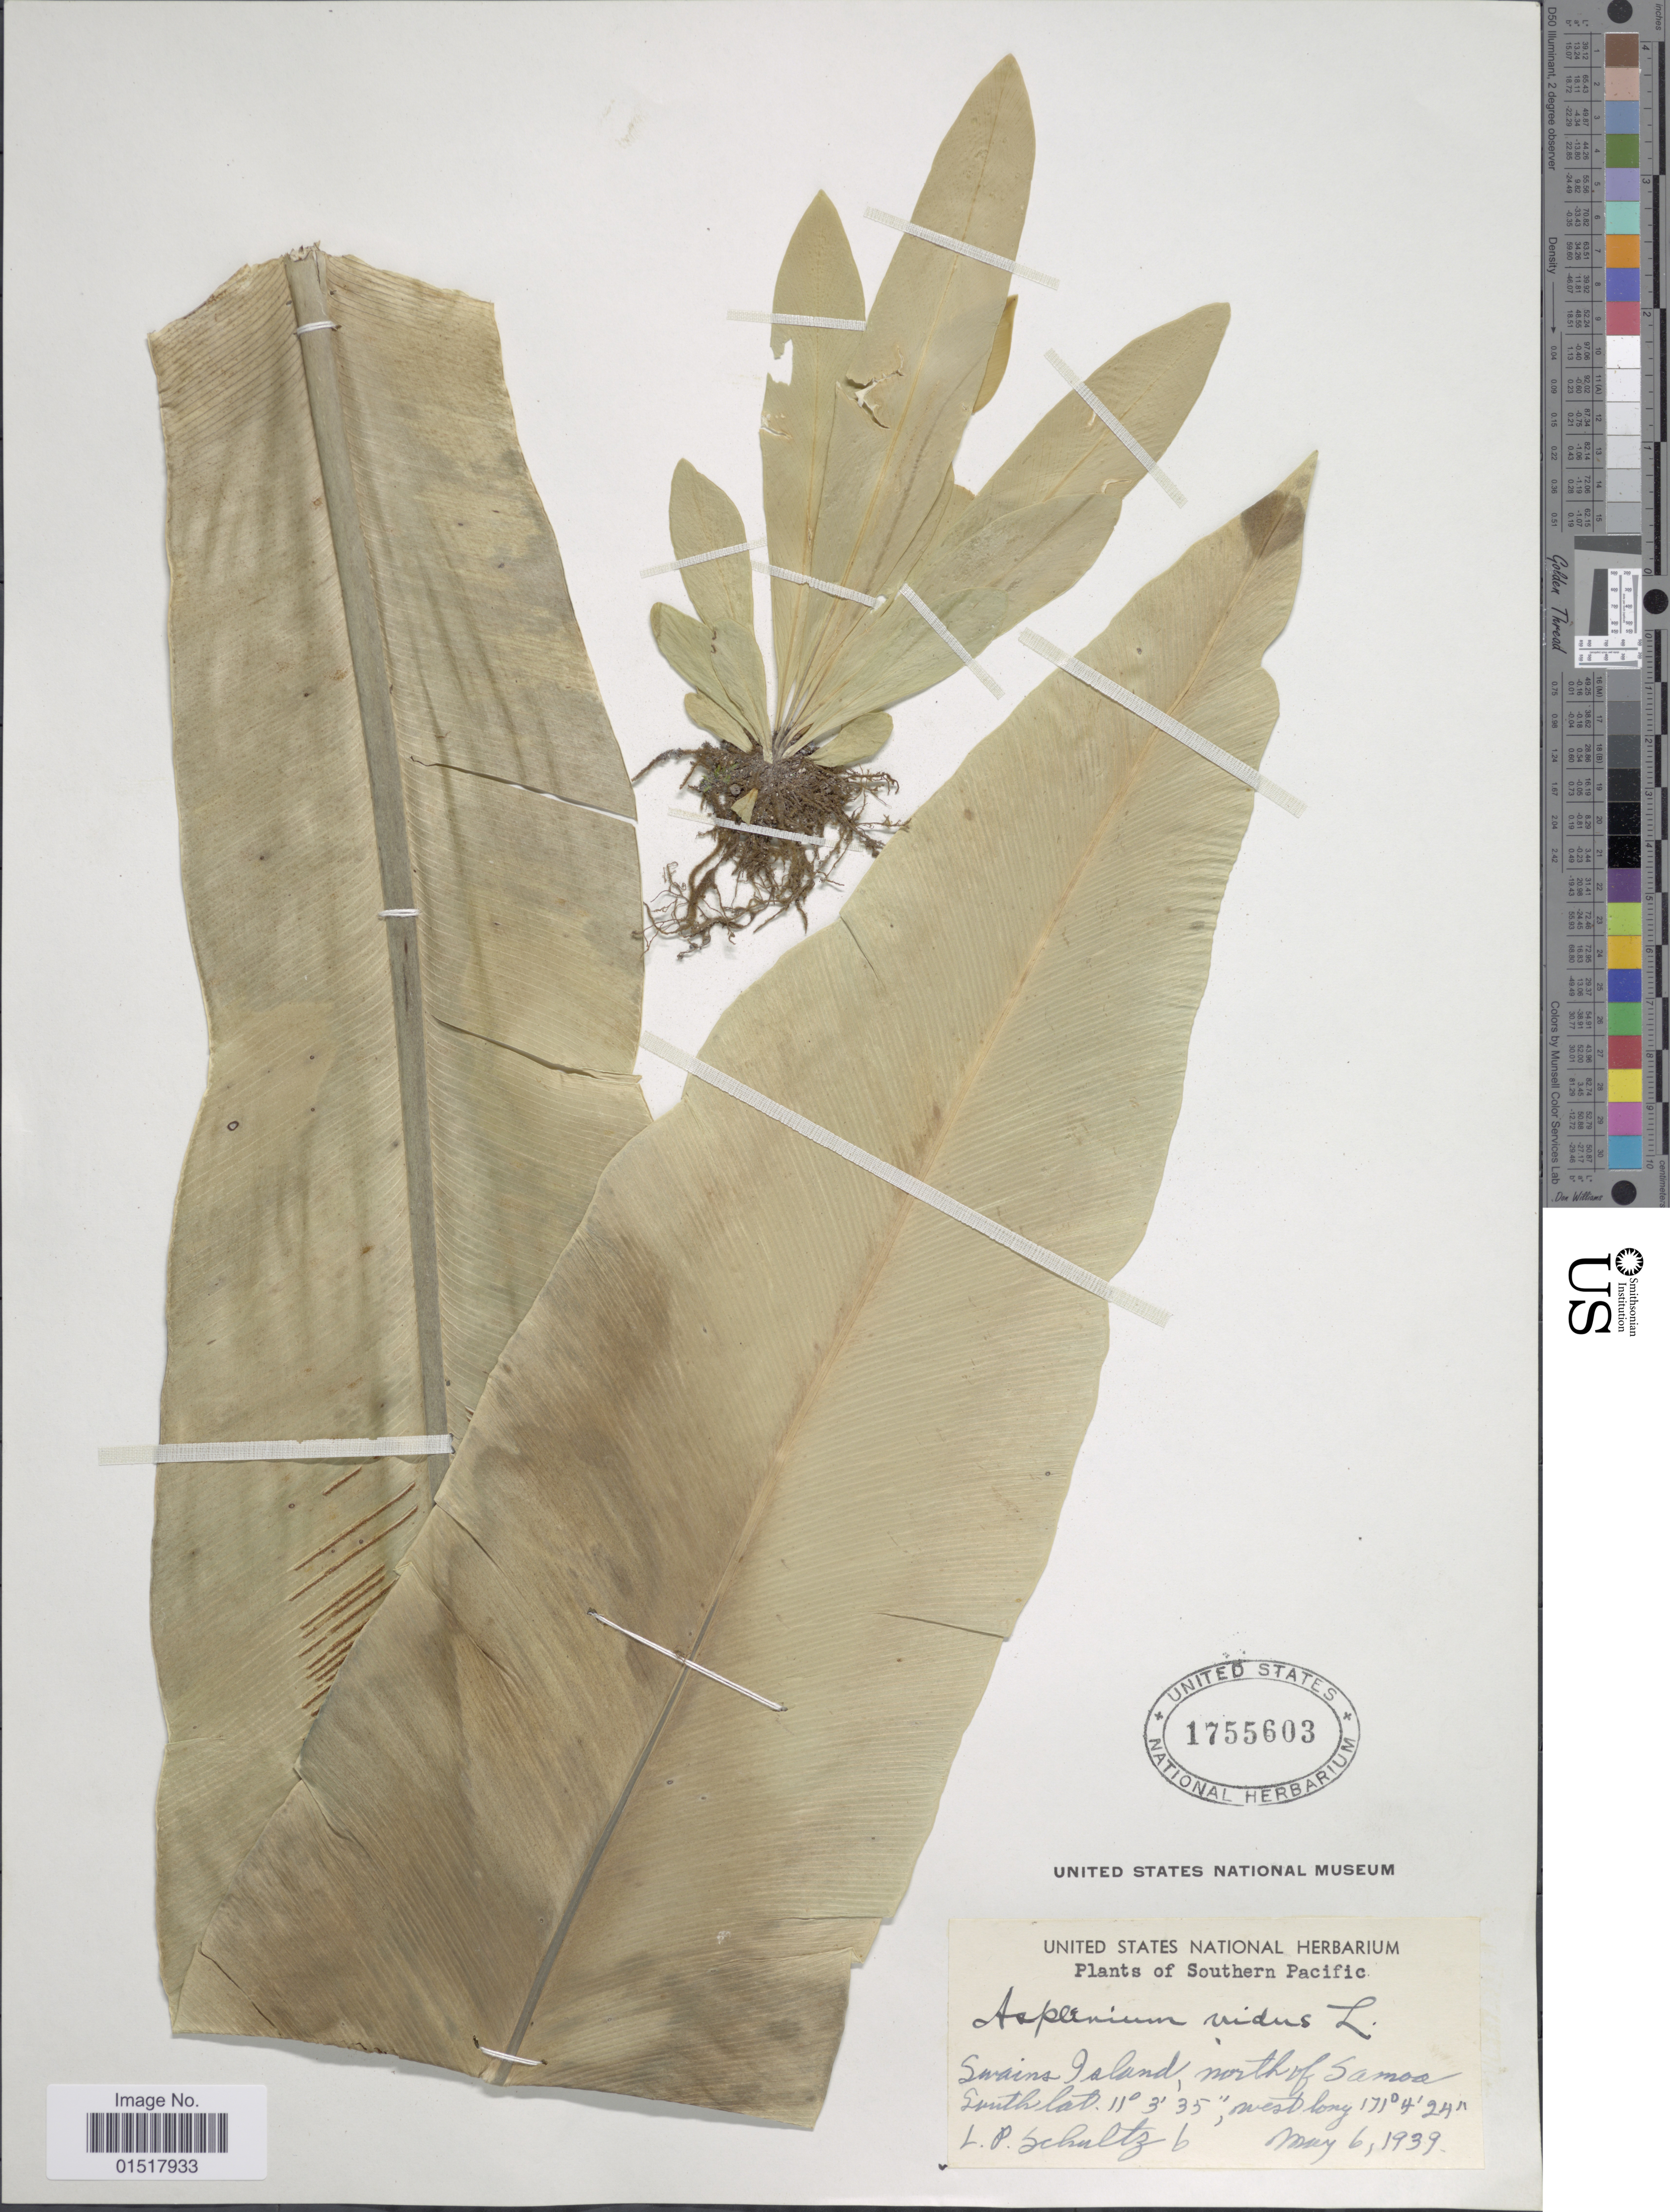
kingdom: Plantae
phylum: Tracheophyta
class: Polypodiopsida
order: Polypodiales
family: Aspleniaceae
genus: Asplenium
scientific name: Asplenium nidus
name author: L.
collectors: L. P. Schultz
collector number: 6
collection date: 1939-05-06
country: American Samoa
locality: Southern Pacific. Swains Island, north of Samoa Smith.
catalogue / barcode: US 1755603